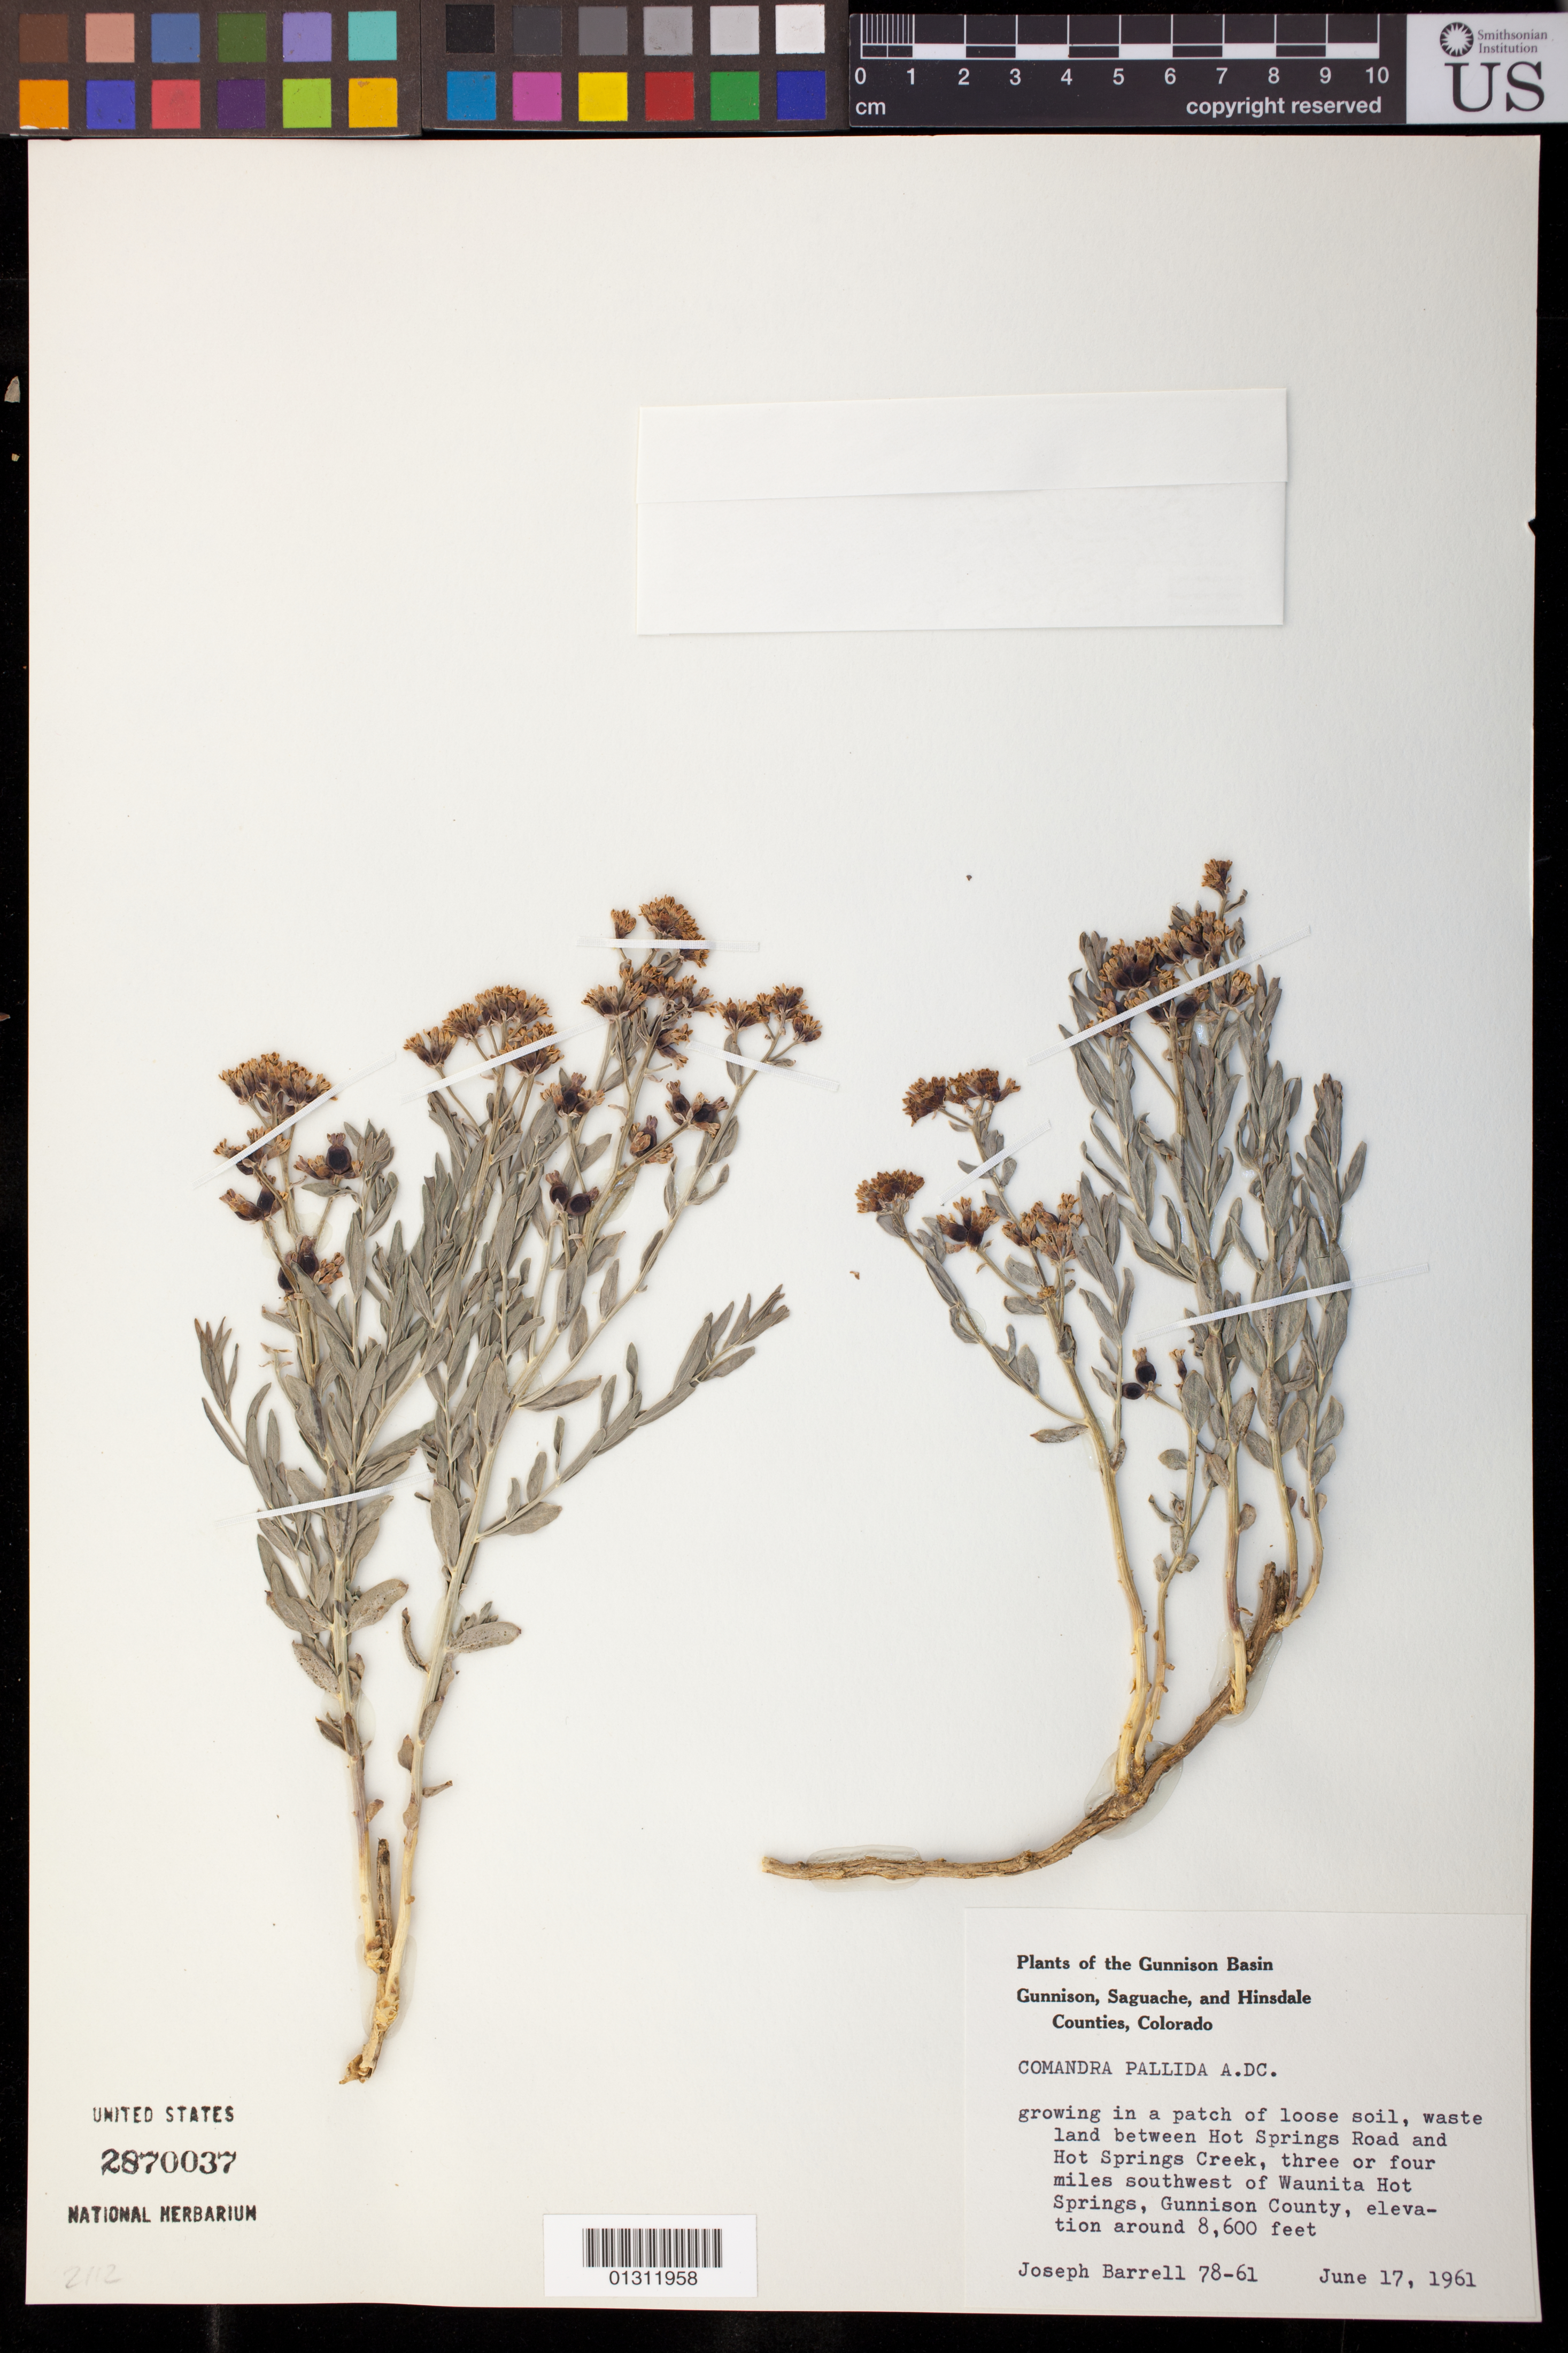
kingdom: Plantae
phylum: Tracheophyta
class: Magnoliopsida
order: Santalales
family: Comandraceae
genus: Comandra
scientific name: Comandra pallida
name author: A. DC.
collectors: J. Barrell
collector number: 78-61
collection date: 1961-06-17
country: United States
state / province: Colorado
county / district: Gunnison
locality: between Hot Springs Road and Hot Springs Creek, three or four miles southwest of Waunita Hot Springs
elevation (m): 2621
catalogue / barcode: US 2870037